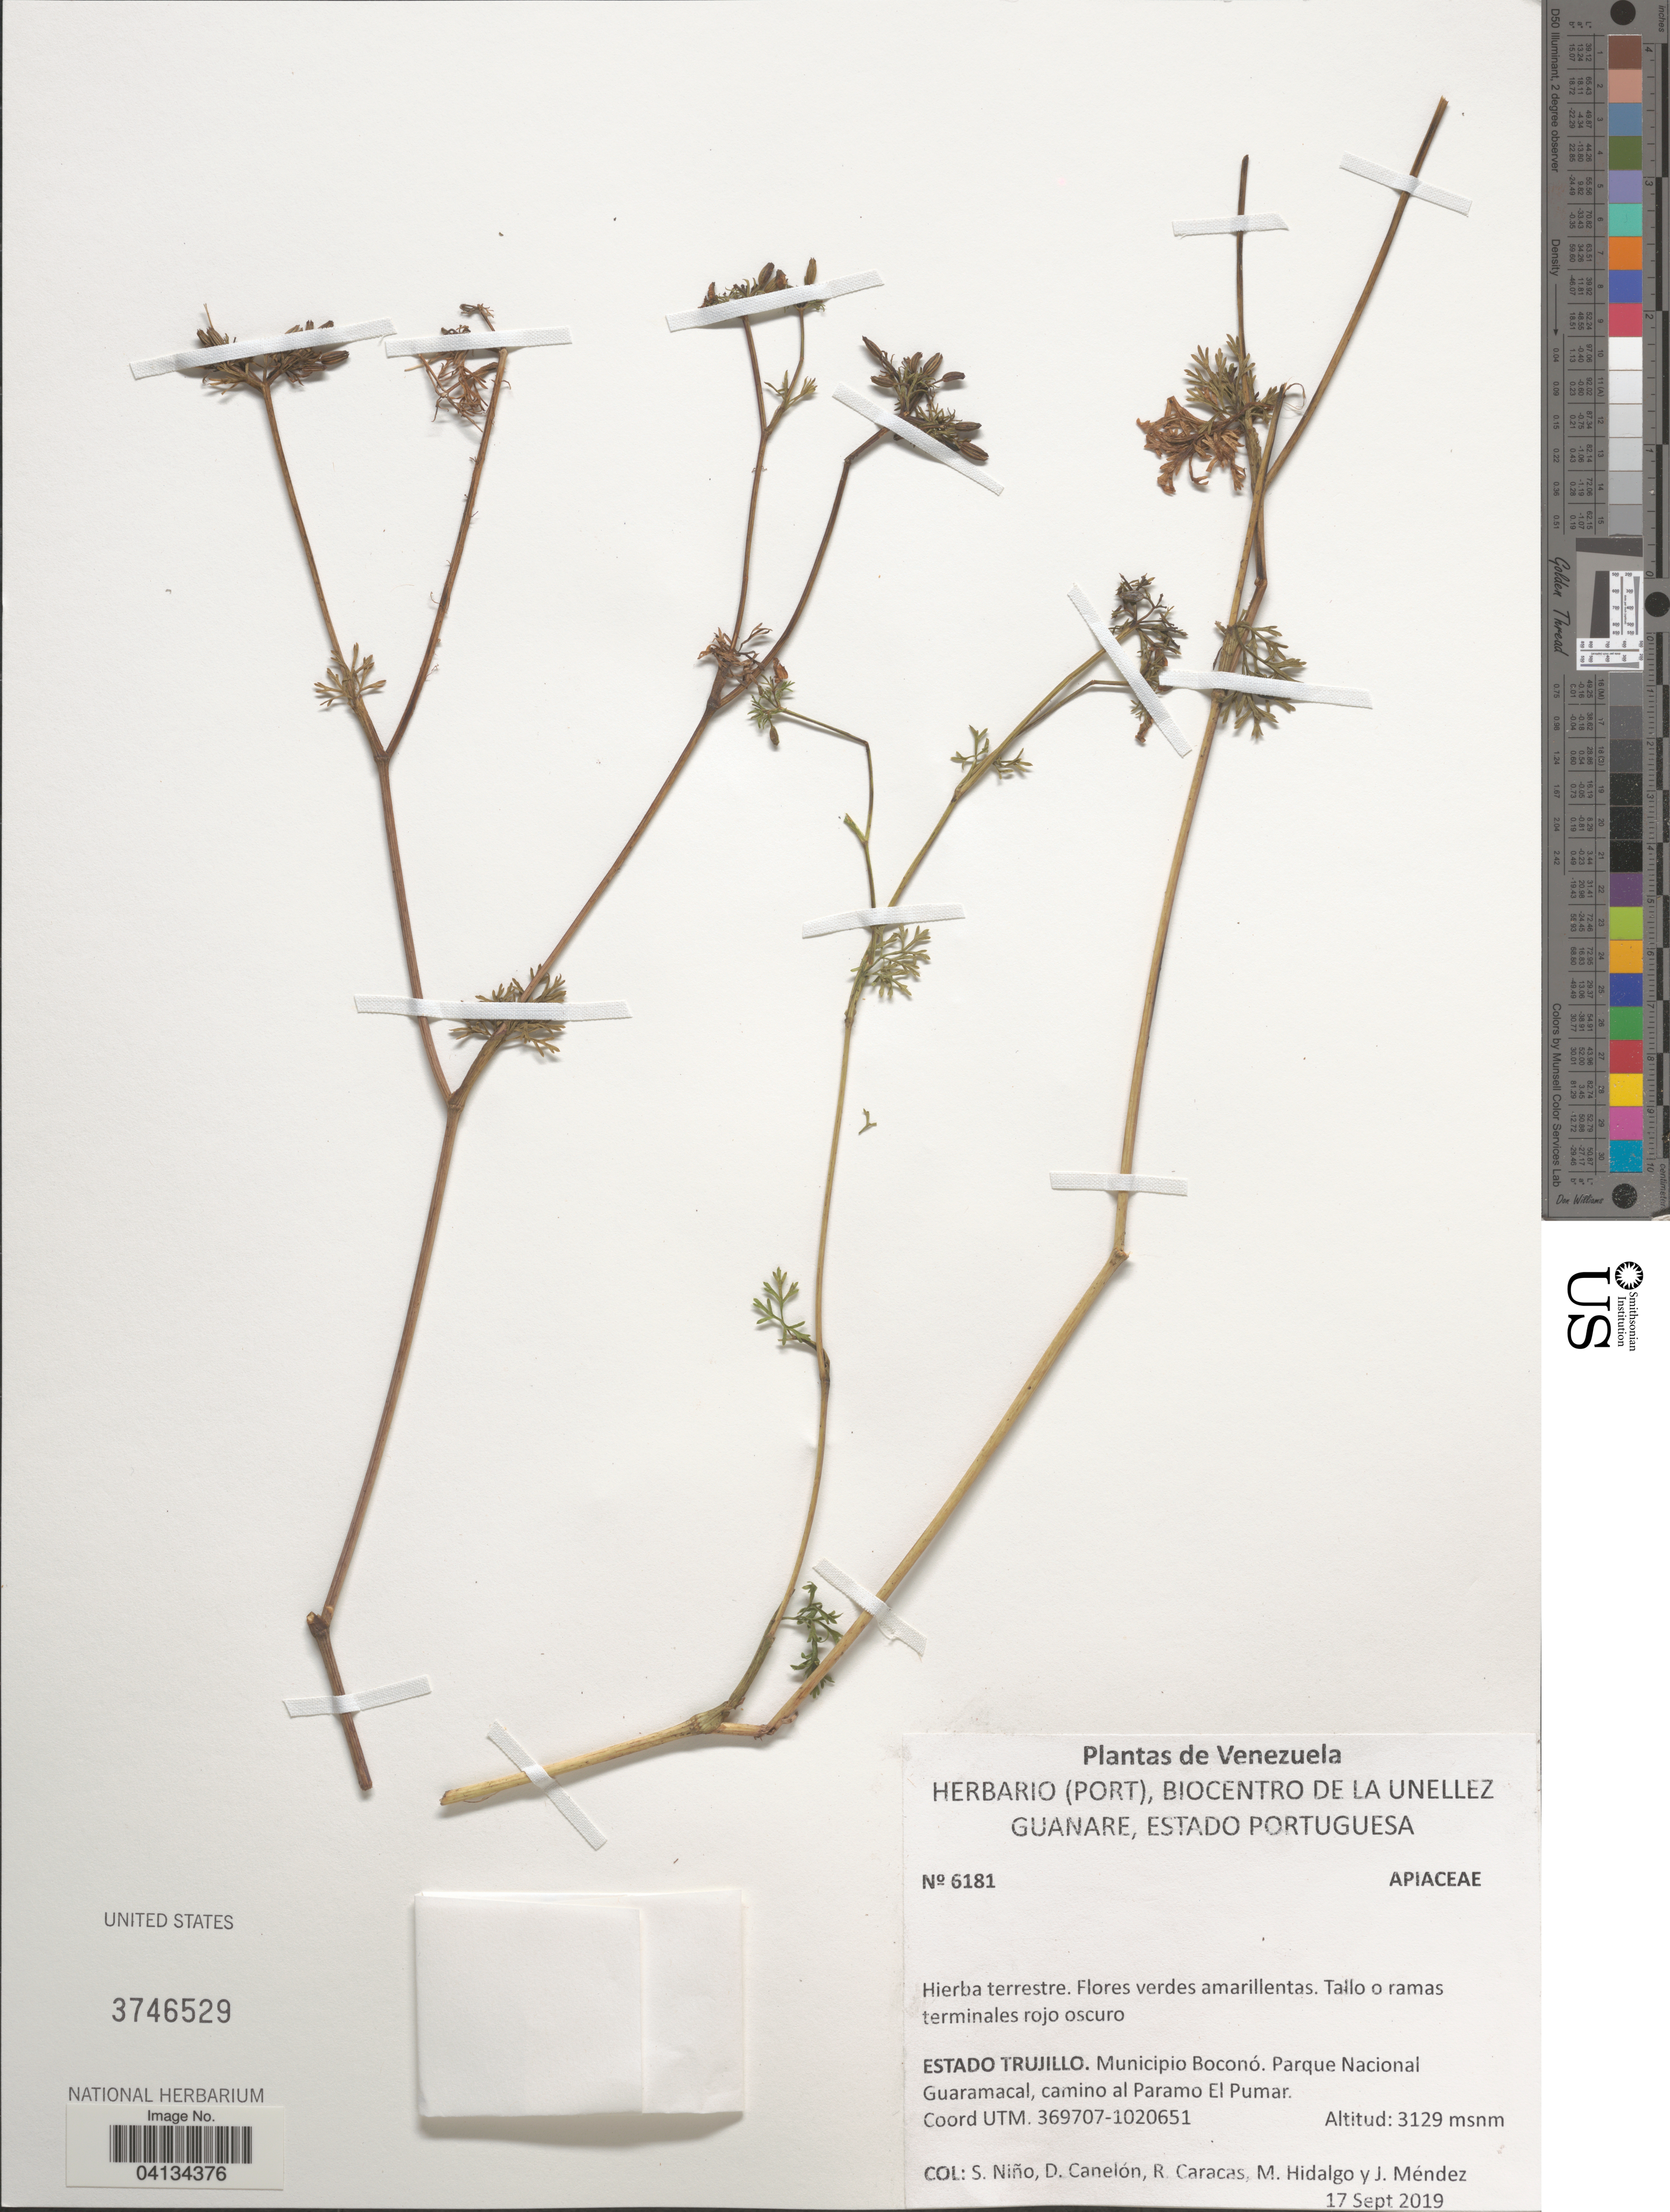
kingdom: Plantae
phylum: Tracheophyta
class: Magnoliopsida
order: Apiales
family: Apiaceae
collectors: S. M. Niño, D. Canelón, R. Caracas, M. Hidalgo & J. Mendez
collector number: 6181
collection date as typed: Transcribed d/m/y: 17/9/2019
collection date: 2019-09-17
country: Venezuela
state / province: Trujillo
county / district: Boconó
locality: Parque Nacional Guaramacal, camino al Páramo El Pumar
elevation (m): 3129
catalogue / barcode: US 3746529